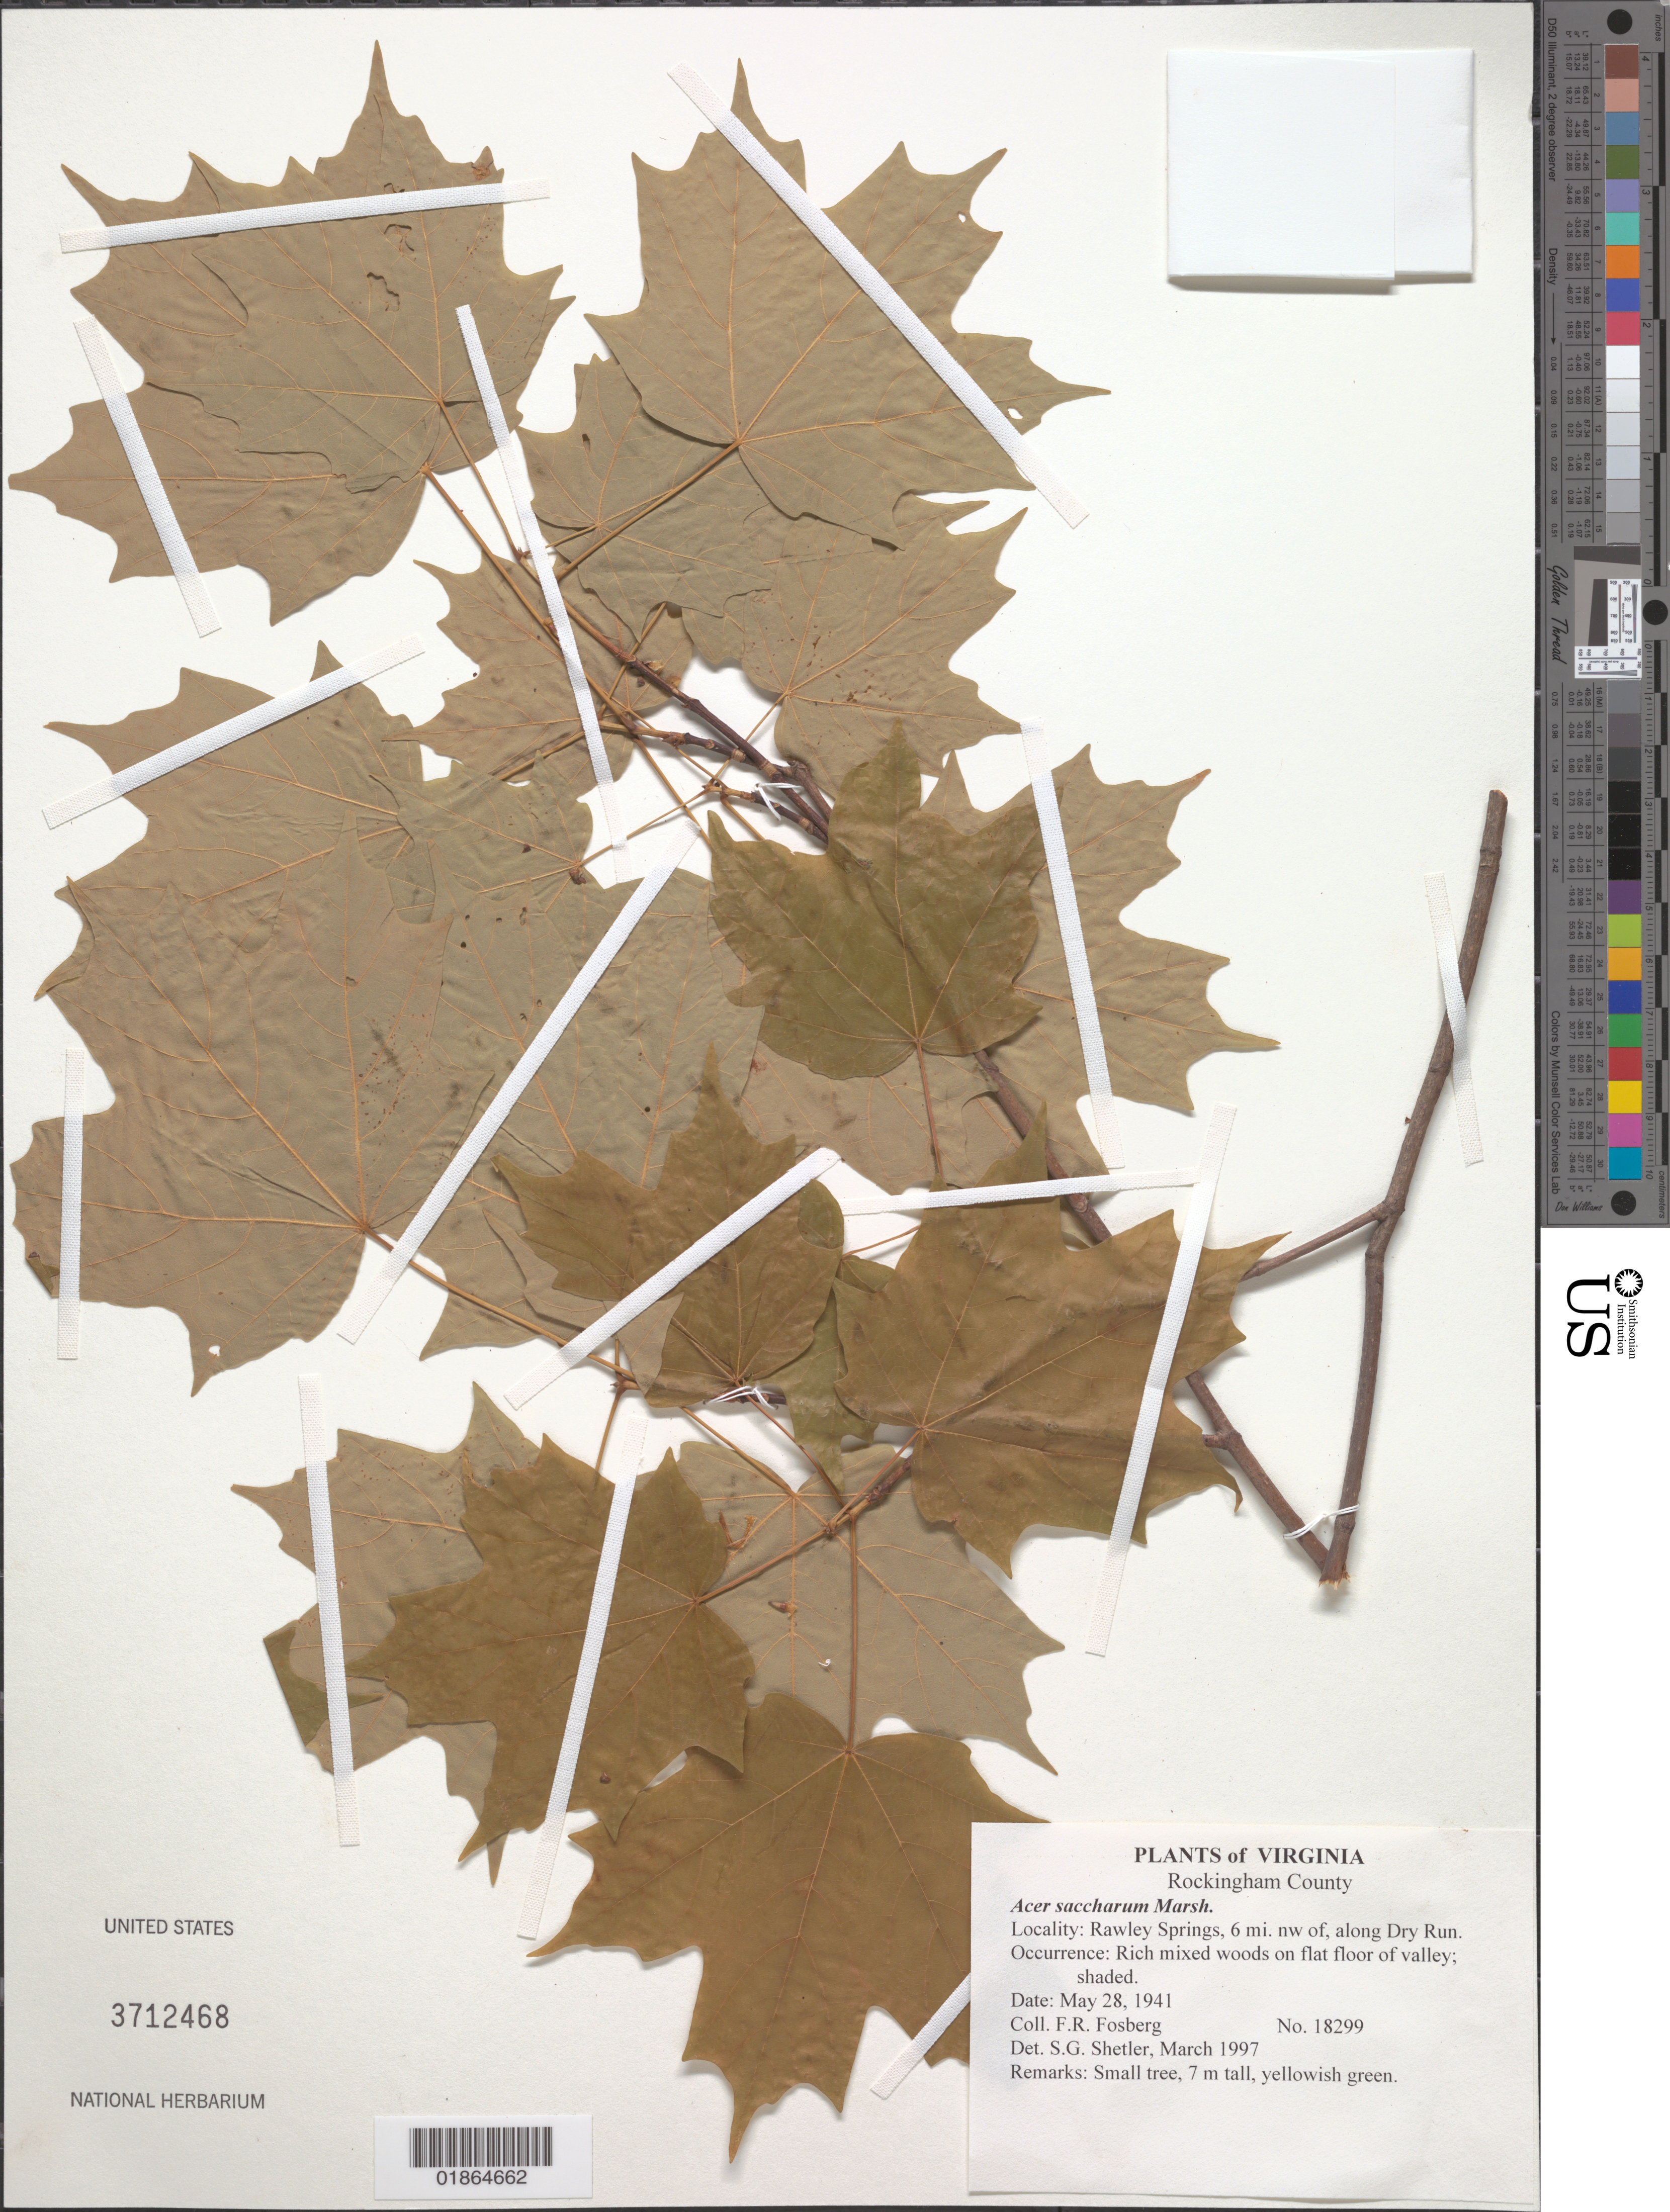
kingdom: Plantae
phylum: Tracheophyta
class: Magnoliopsida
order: Sapindales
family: Sapindaceae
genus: Acer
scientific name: Acer saccharum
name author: Marshall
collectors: F. R. Fosberg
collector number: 18299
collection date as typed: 28 May 1941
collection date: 1941-05-28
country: United States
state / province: Virginia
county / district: Rockingham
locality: Rawley Springs, 6 mi. NW of, along Dry Run.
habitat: Rich mixed woods on flat floor of valley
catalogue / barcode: US 3712468